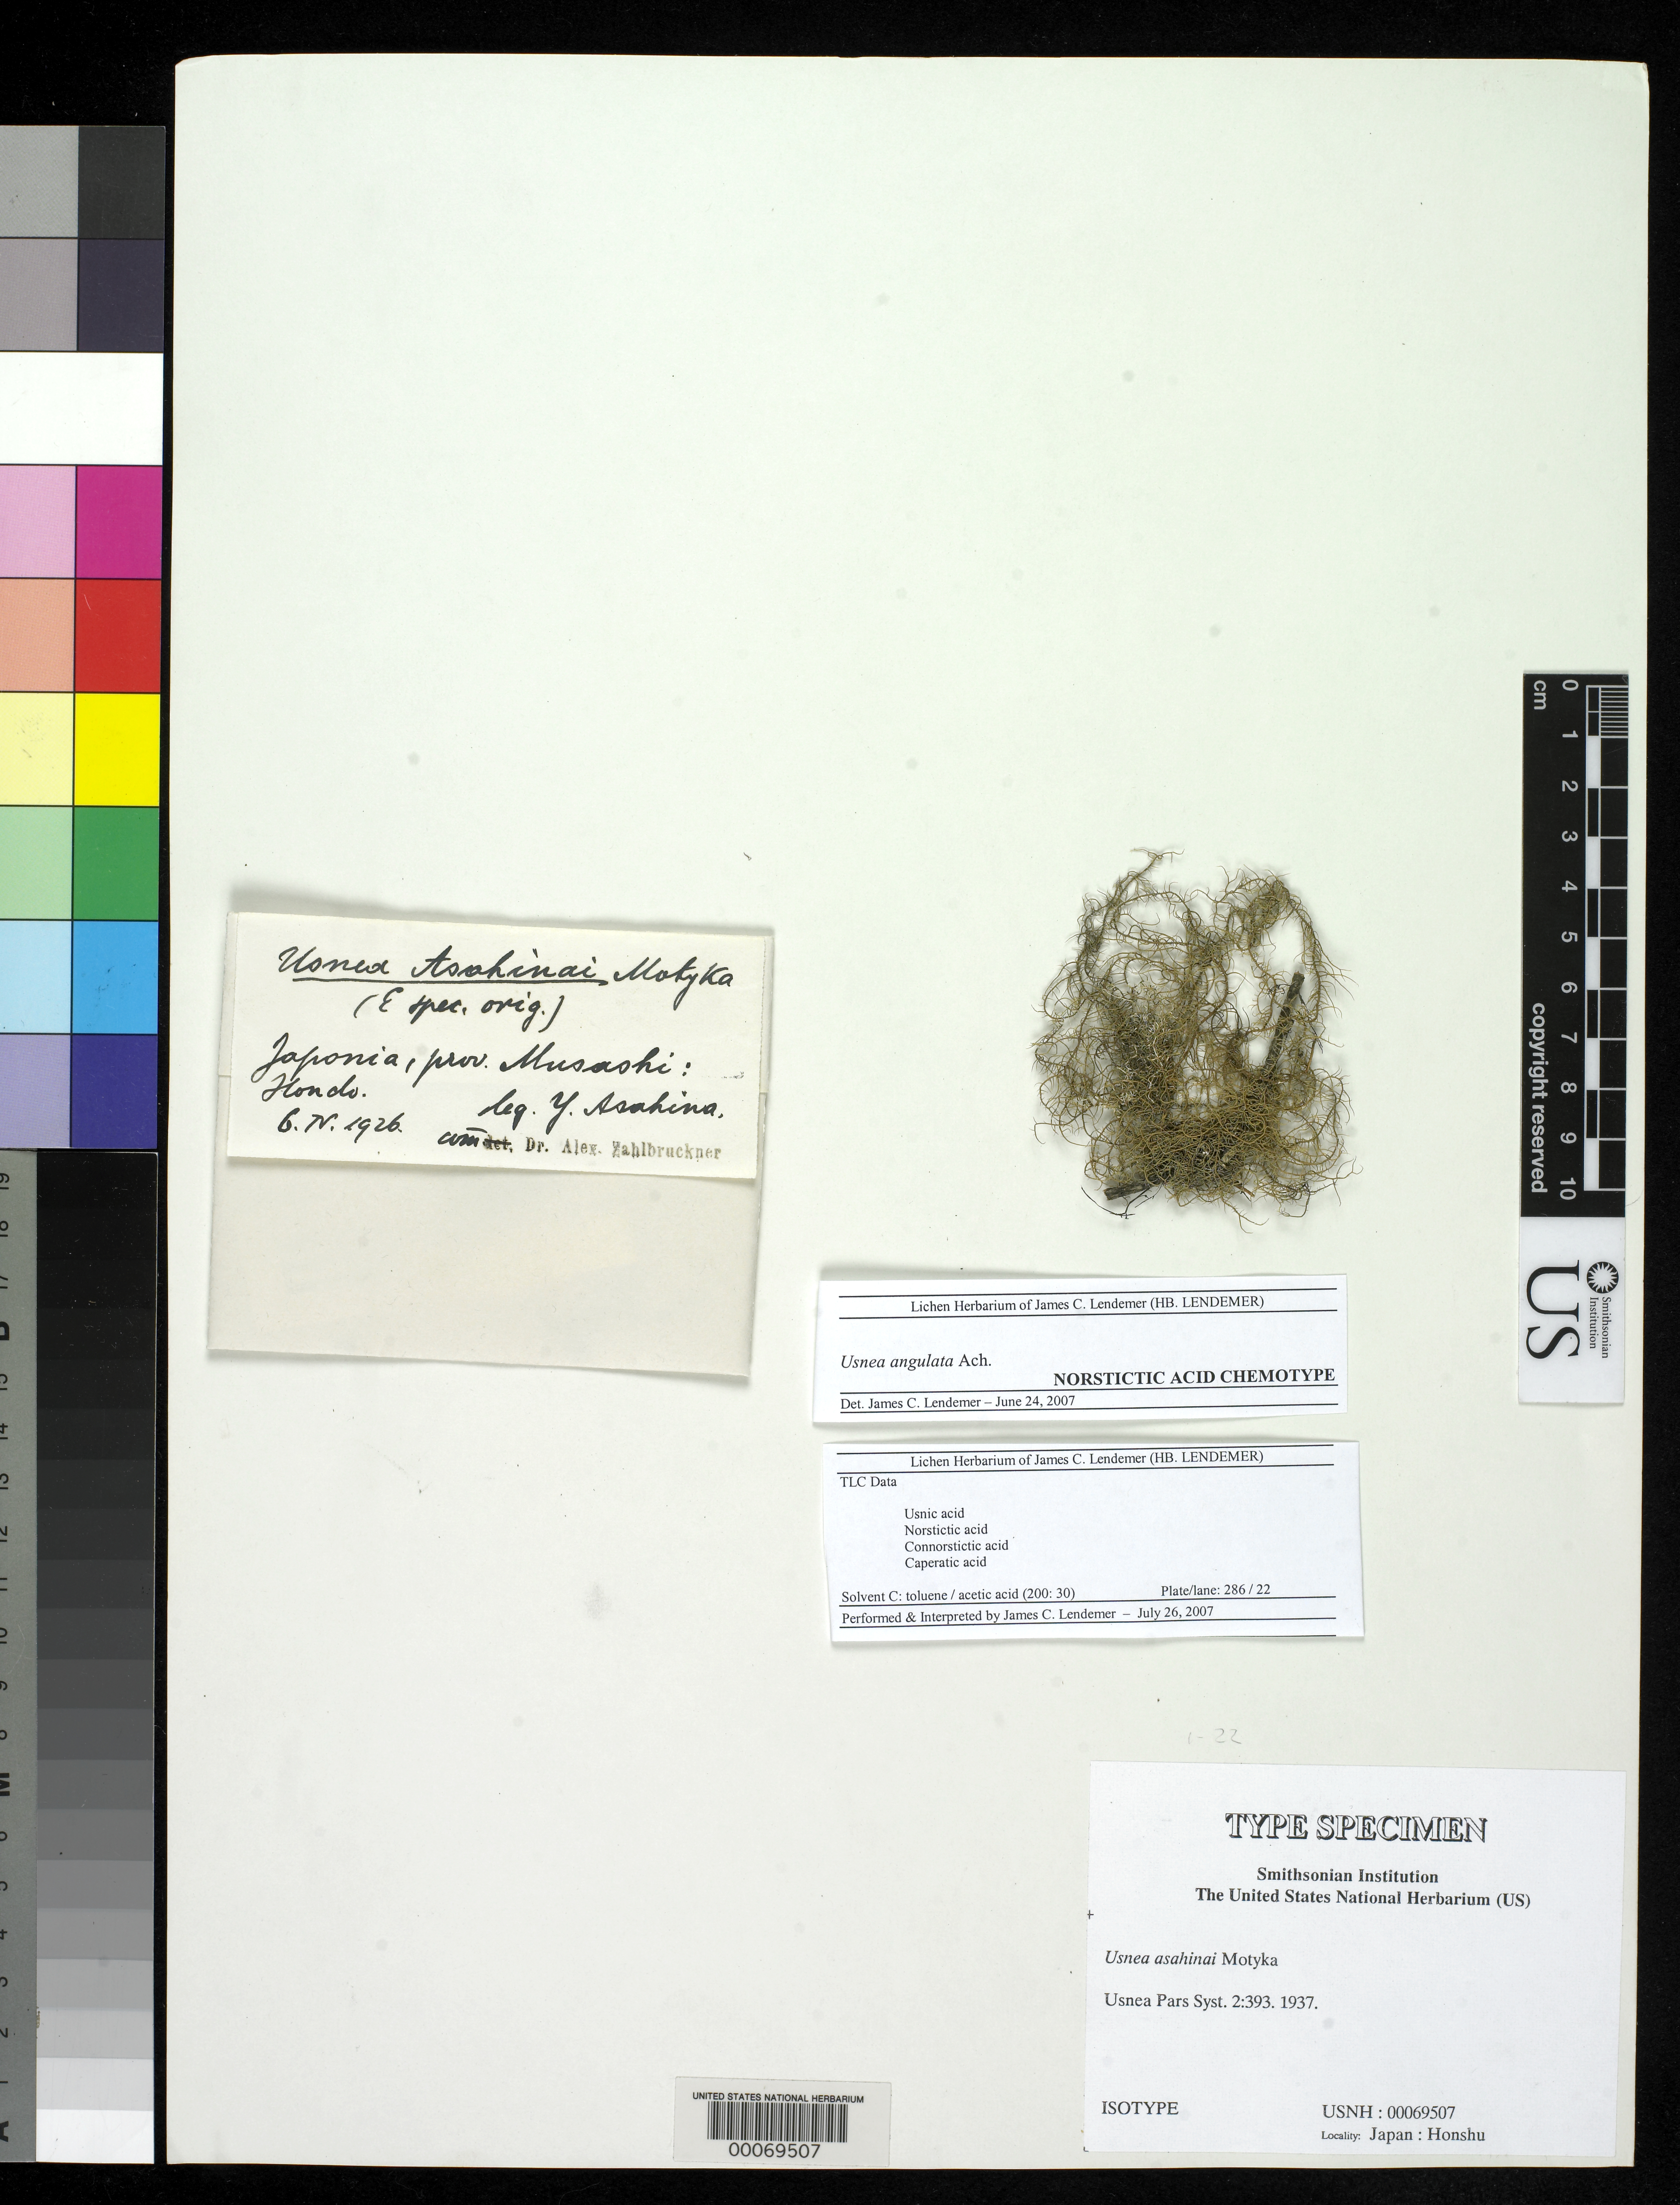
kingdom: Fungi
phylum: Ascomycota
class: Lecanoromycetes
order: Lecanorales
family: Parmeliaceae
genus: Usnea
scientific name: Usnea asahinai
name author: Motyka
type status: Isotype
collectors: Y. Asahina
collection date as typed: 06 Nov 1926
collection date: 1926-11-06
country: Japan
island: Honshu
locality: Hondo. Musashi.